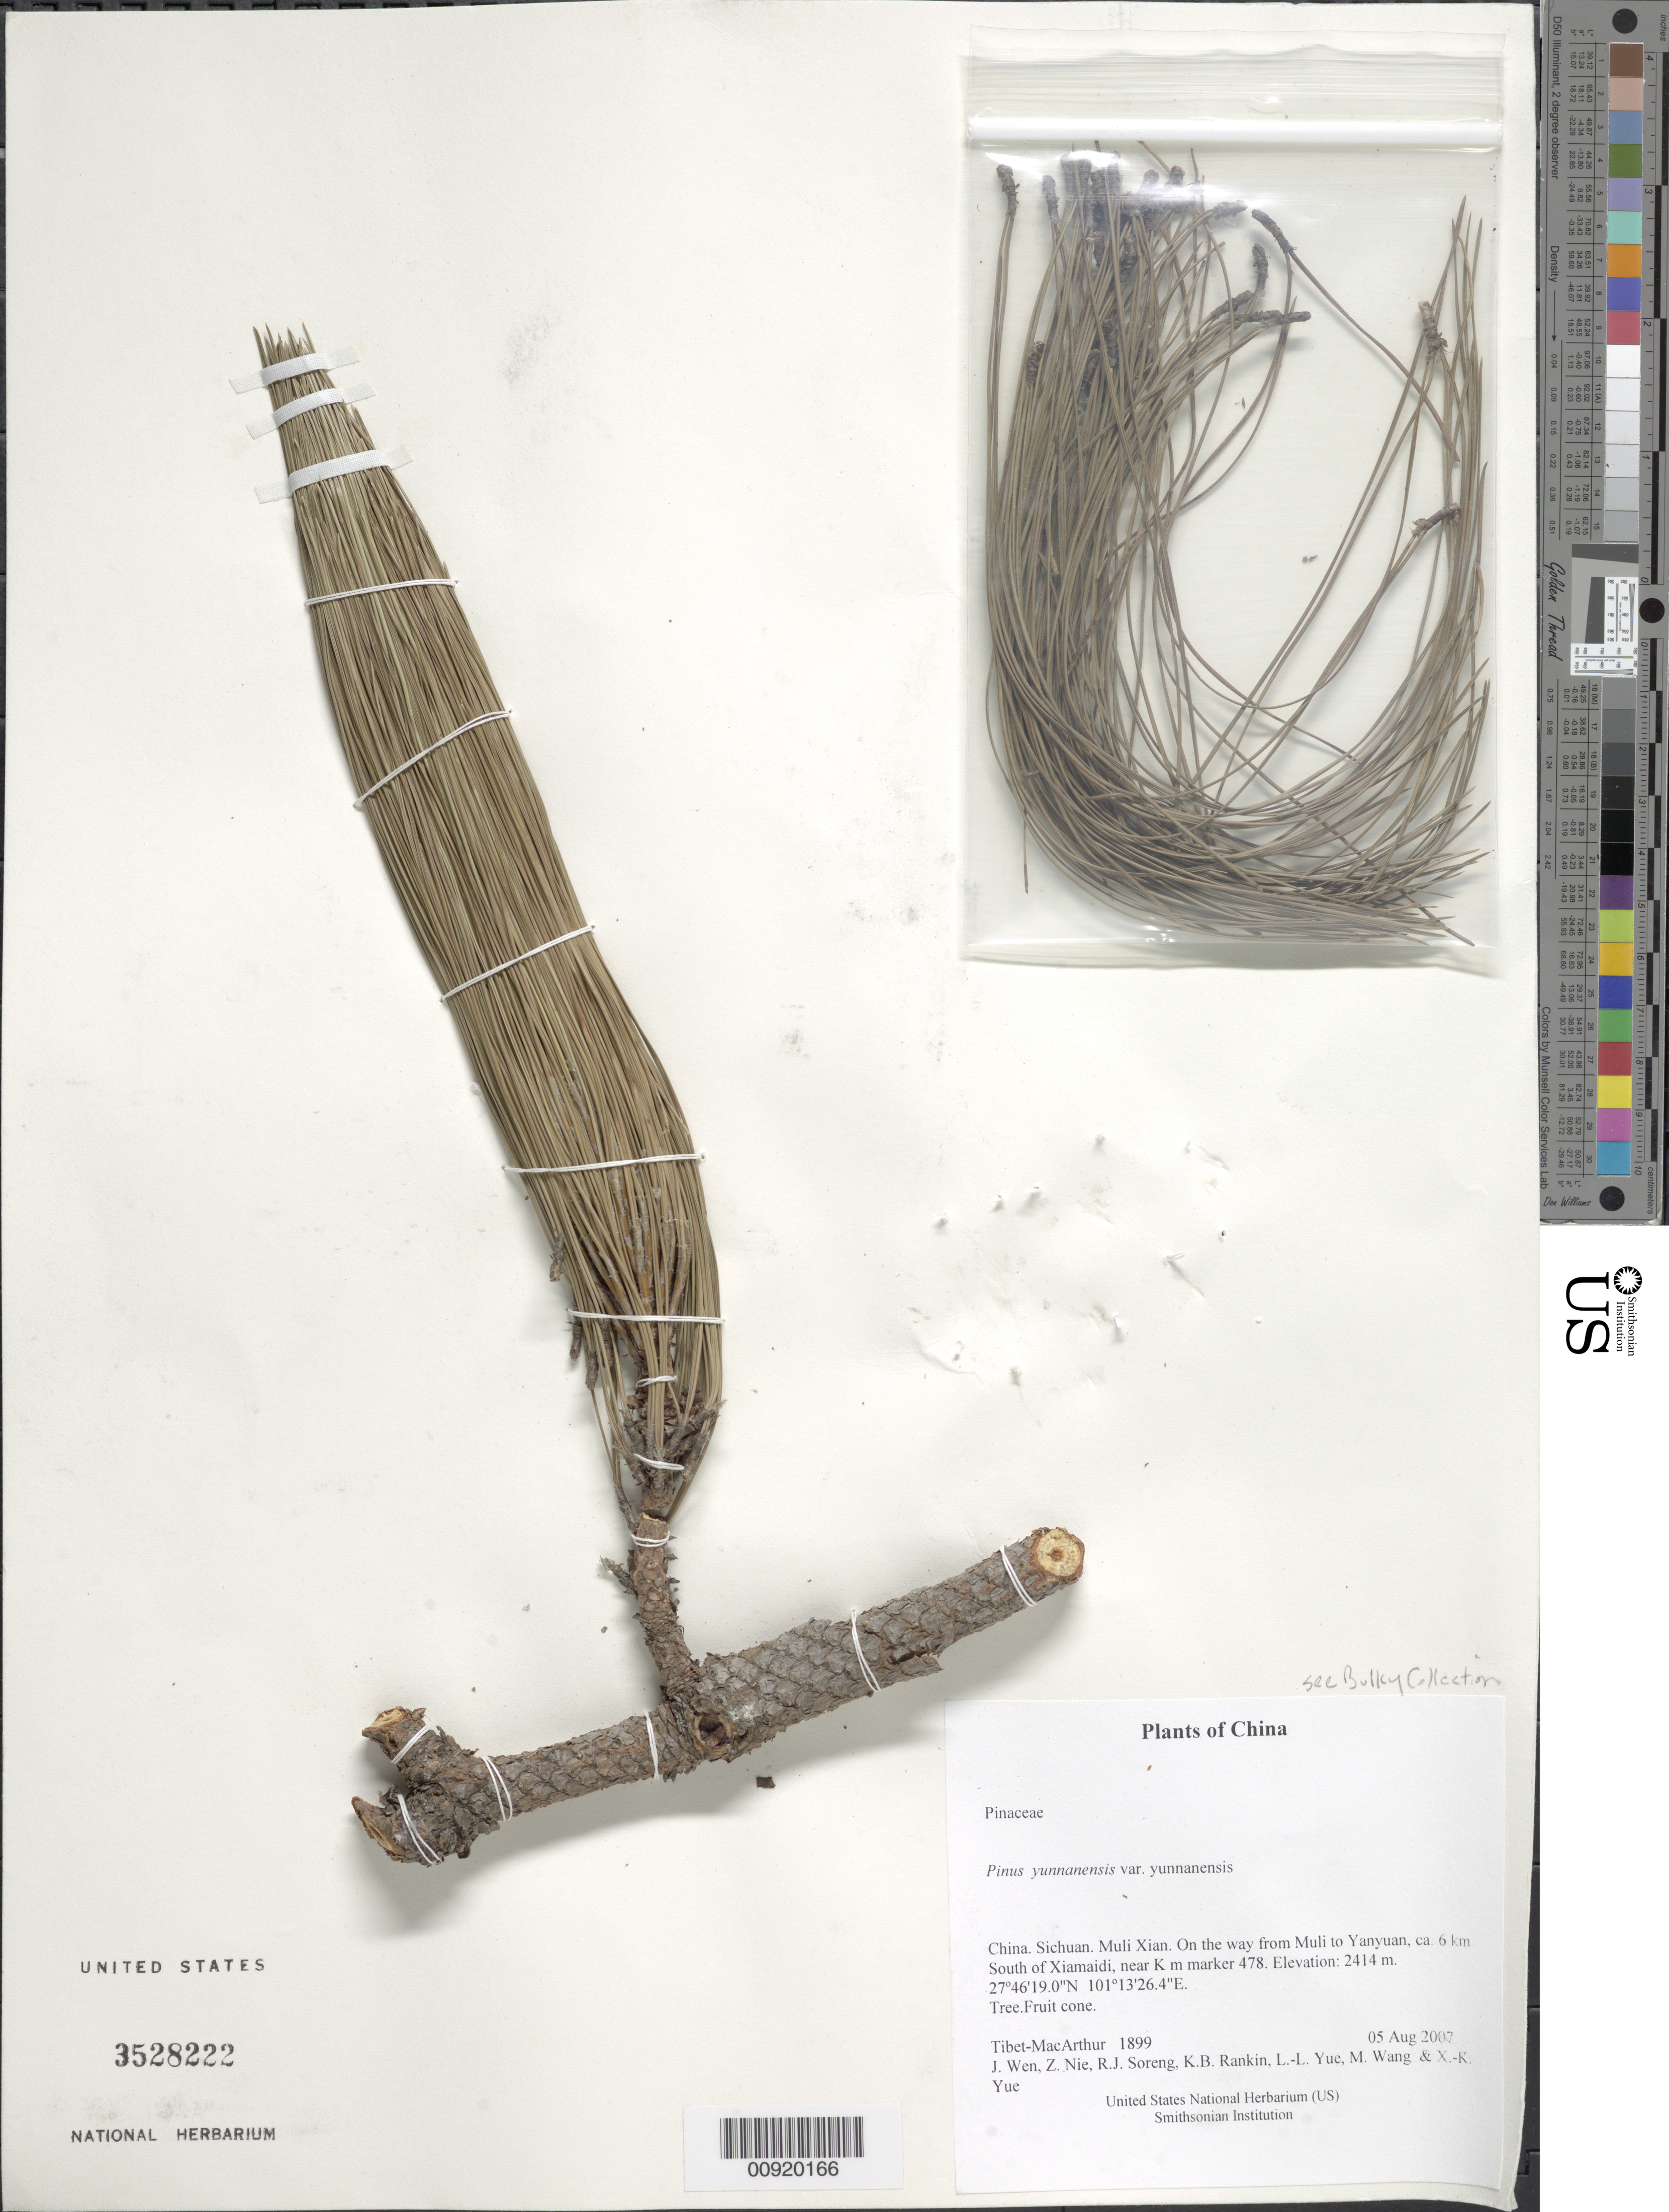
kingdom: Plantae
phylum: Tracheophyta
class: Pinopsida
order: Pinales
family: Pinaceae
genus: Pinus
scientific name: Pinus yunnanensis var. yunnanensis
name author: Franch.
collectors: Tibet-MacArthur, J. Wen, Z. Nie, R. J. Soreng, K. Rankin, L. Yue, M. Wang & X. Yue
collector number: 1899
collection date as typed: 05 Aug 2007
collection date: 2007-08-05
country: China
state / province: Sichuan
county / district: Muli Xian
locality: On the way from Muli to Yanyuan, ca. 6 km South of Xiamaidi, near K m marker 478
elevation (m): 2414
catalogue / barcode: US 3528222